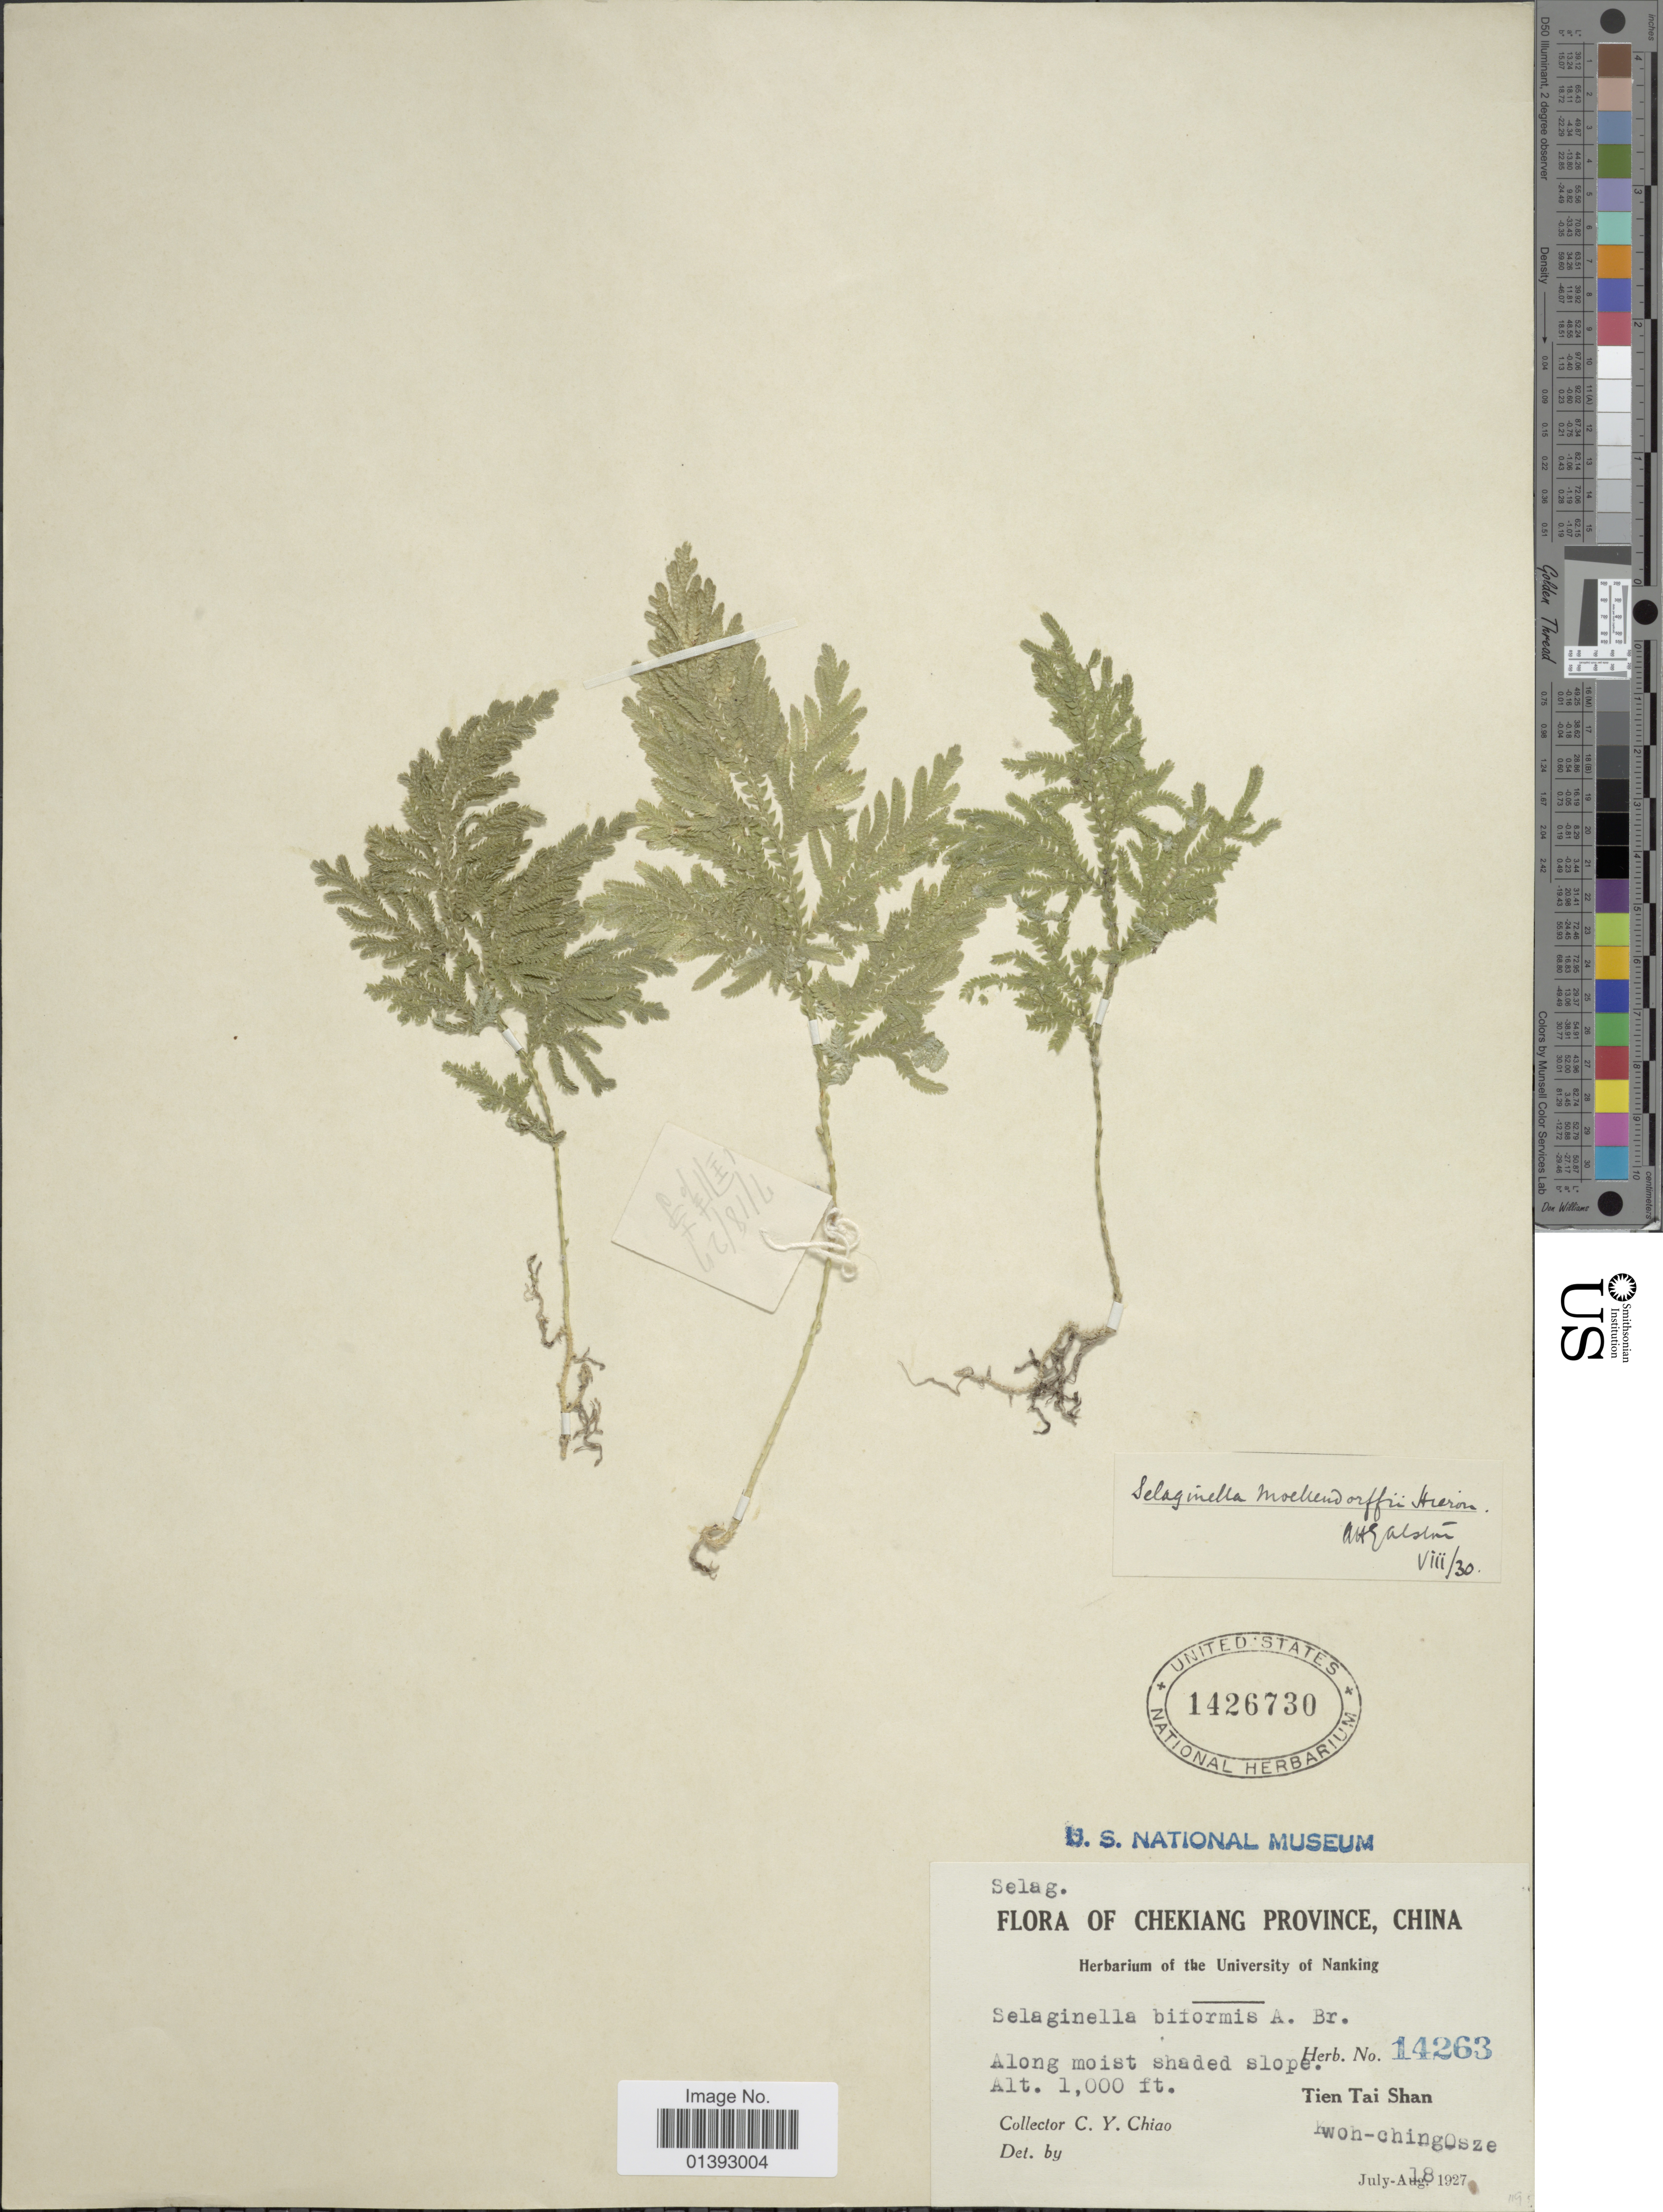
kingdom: Plantae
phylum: Tracheophyta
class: Lycopodiopsida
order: Selaginellales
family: Selaginellaceae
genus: Selaginella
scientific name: Selaginella moellendorffii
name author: Hieron.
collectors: C. Y. Chiao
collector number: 14263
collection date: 1927-07-18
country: China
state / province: Zhejiang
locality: Chekiang Province, along moist shaded slope, Tien Tai Shan, Kwoh-Chingosze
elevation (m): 305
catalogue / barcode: US 1426730